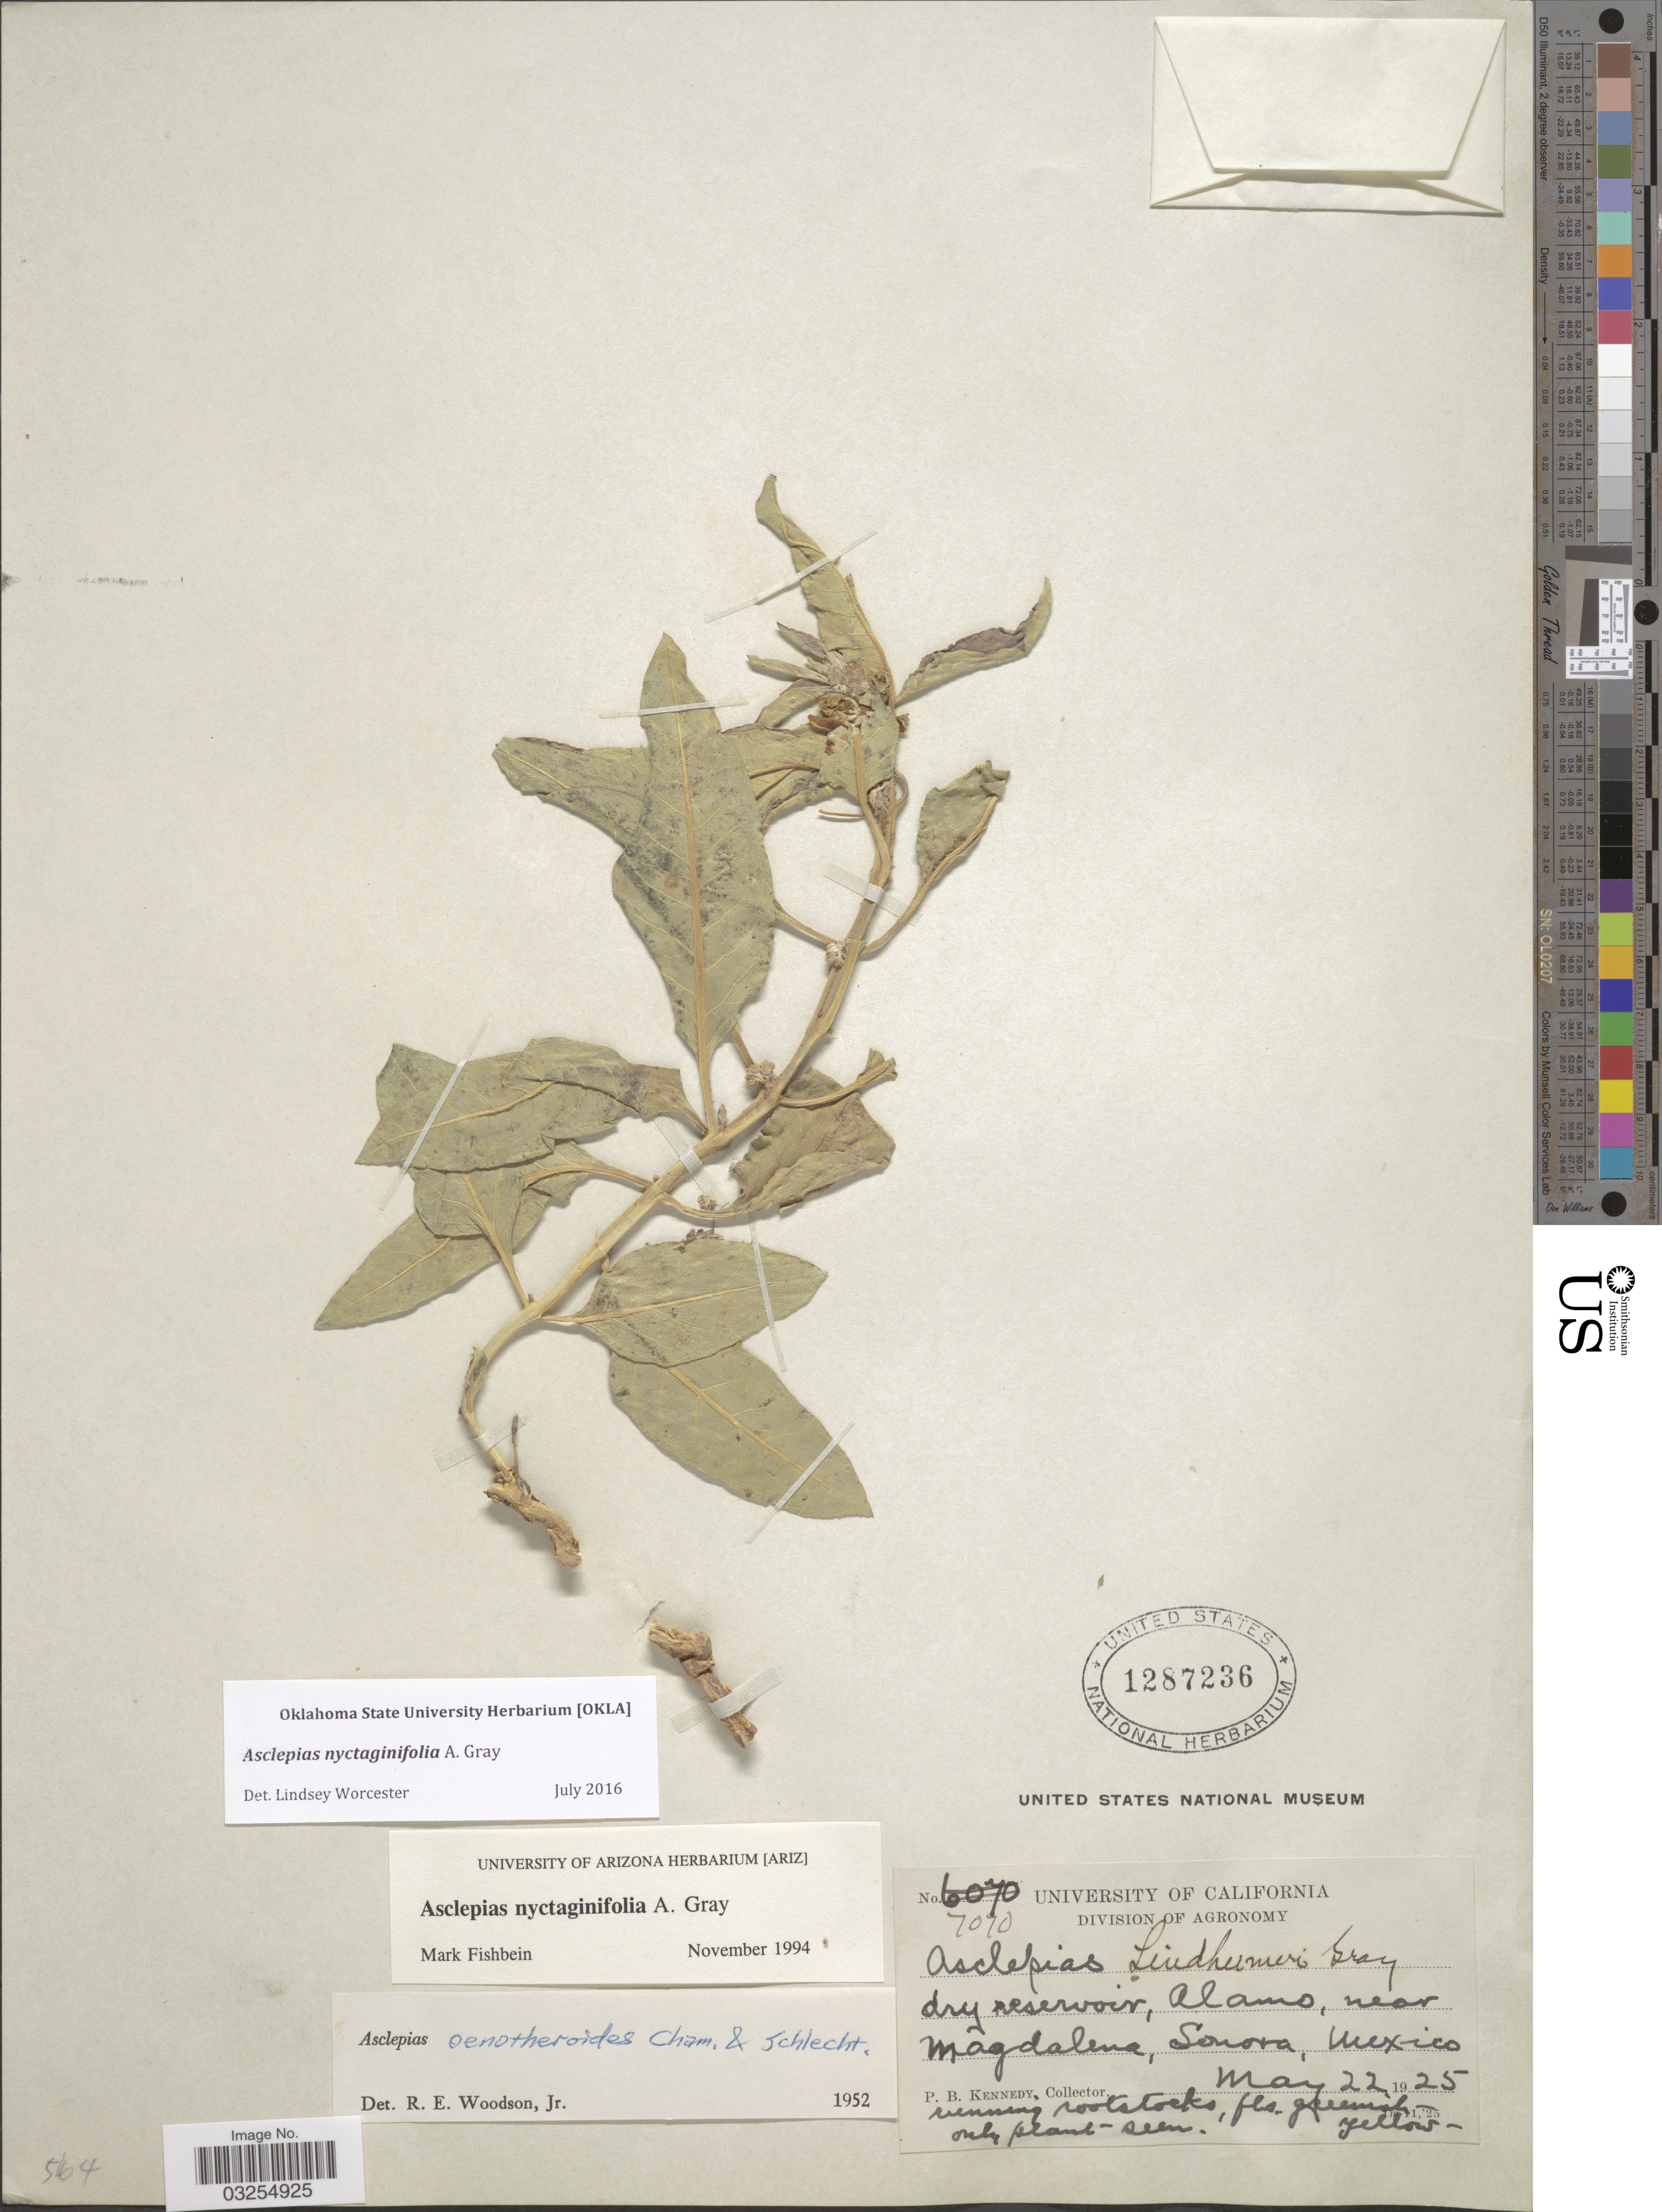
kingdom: Plantae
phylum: Tracheophyta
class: Magnoliopsida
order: Gentianales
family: Apocynaceae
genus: Asclepias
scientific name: Asclepias nyctaginifolia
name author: A. Gray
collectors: P. B. Kennedy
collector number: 7070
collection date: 1925-05-22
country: Mexico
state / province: Sonora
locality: Dry reservoir, Alamo, near Magdalena, Sonora.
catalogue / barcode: US 1287236